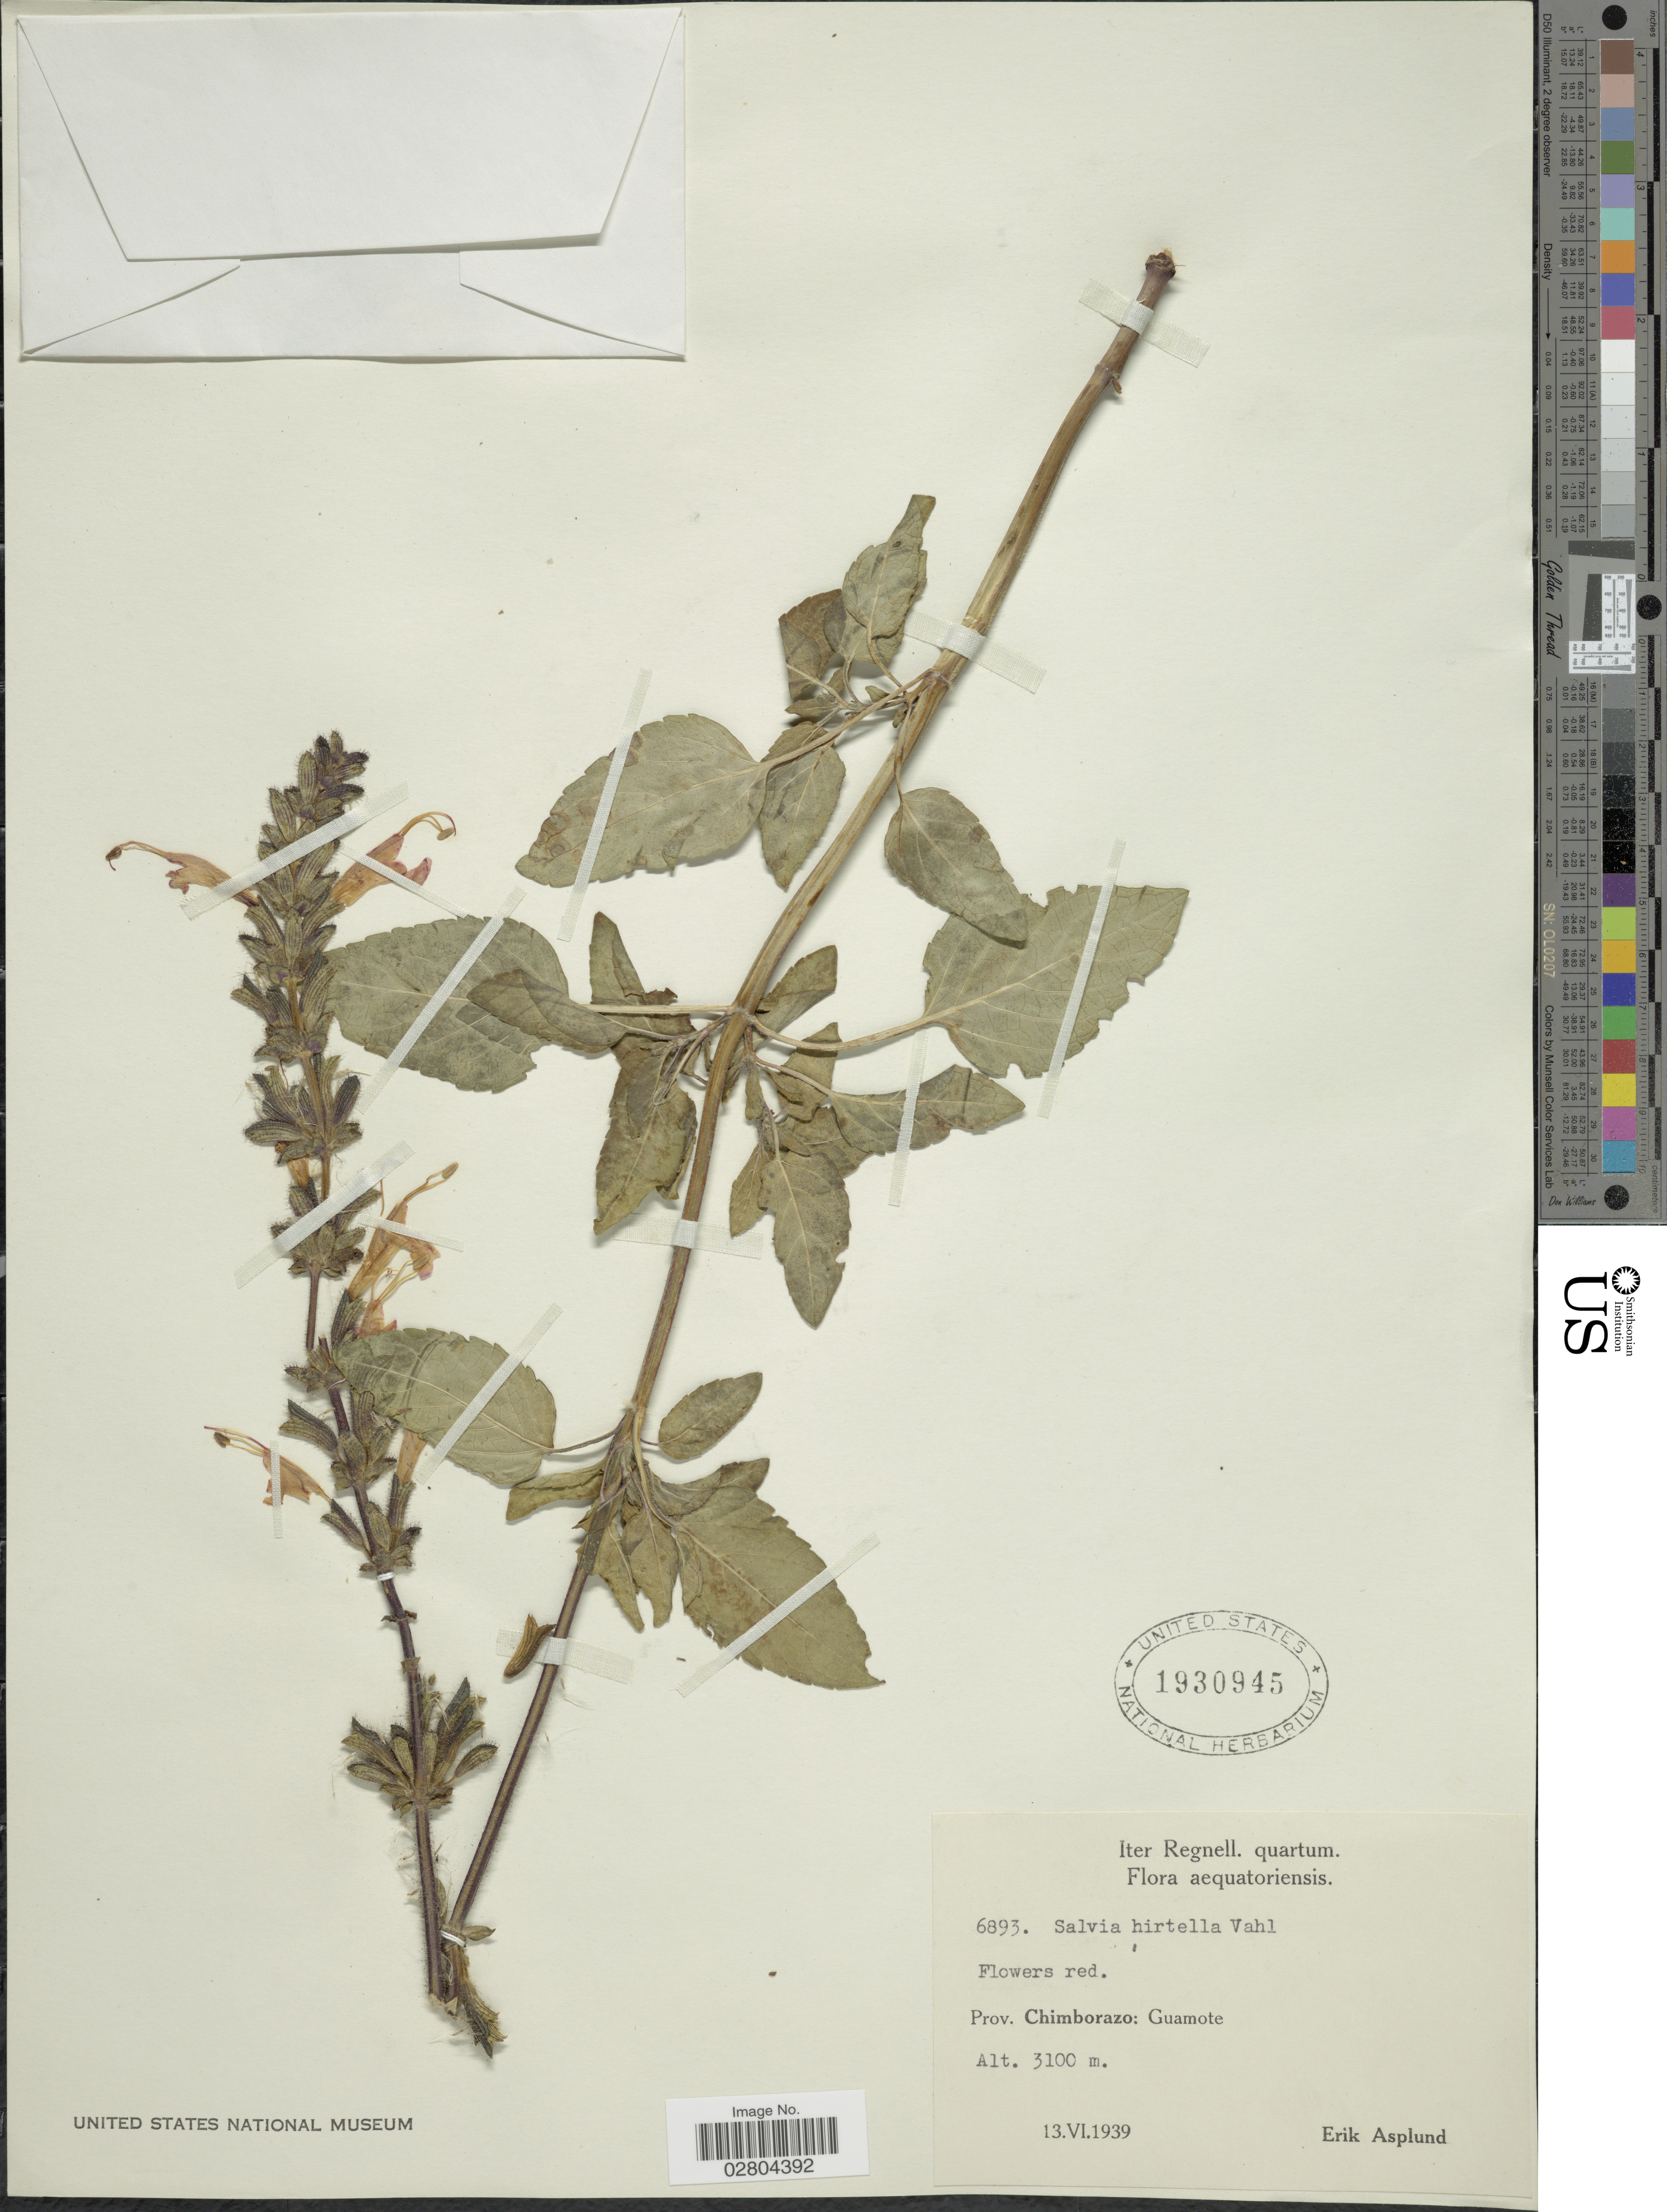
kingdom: Plantae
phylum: Tracheophyta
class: Magnoliopsida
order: Lamiales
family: Lamiaceae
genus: Salvia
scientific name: Salvia hirtella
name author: Vahl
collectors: E. Asplund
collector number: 6893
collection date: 1939-06-13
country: Ecuador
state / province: Chimborazo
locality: Aequatoriensis. Guamote.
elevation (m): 3100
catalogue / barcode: US 1930945